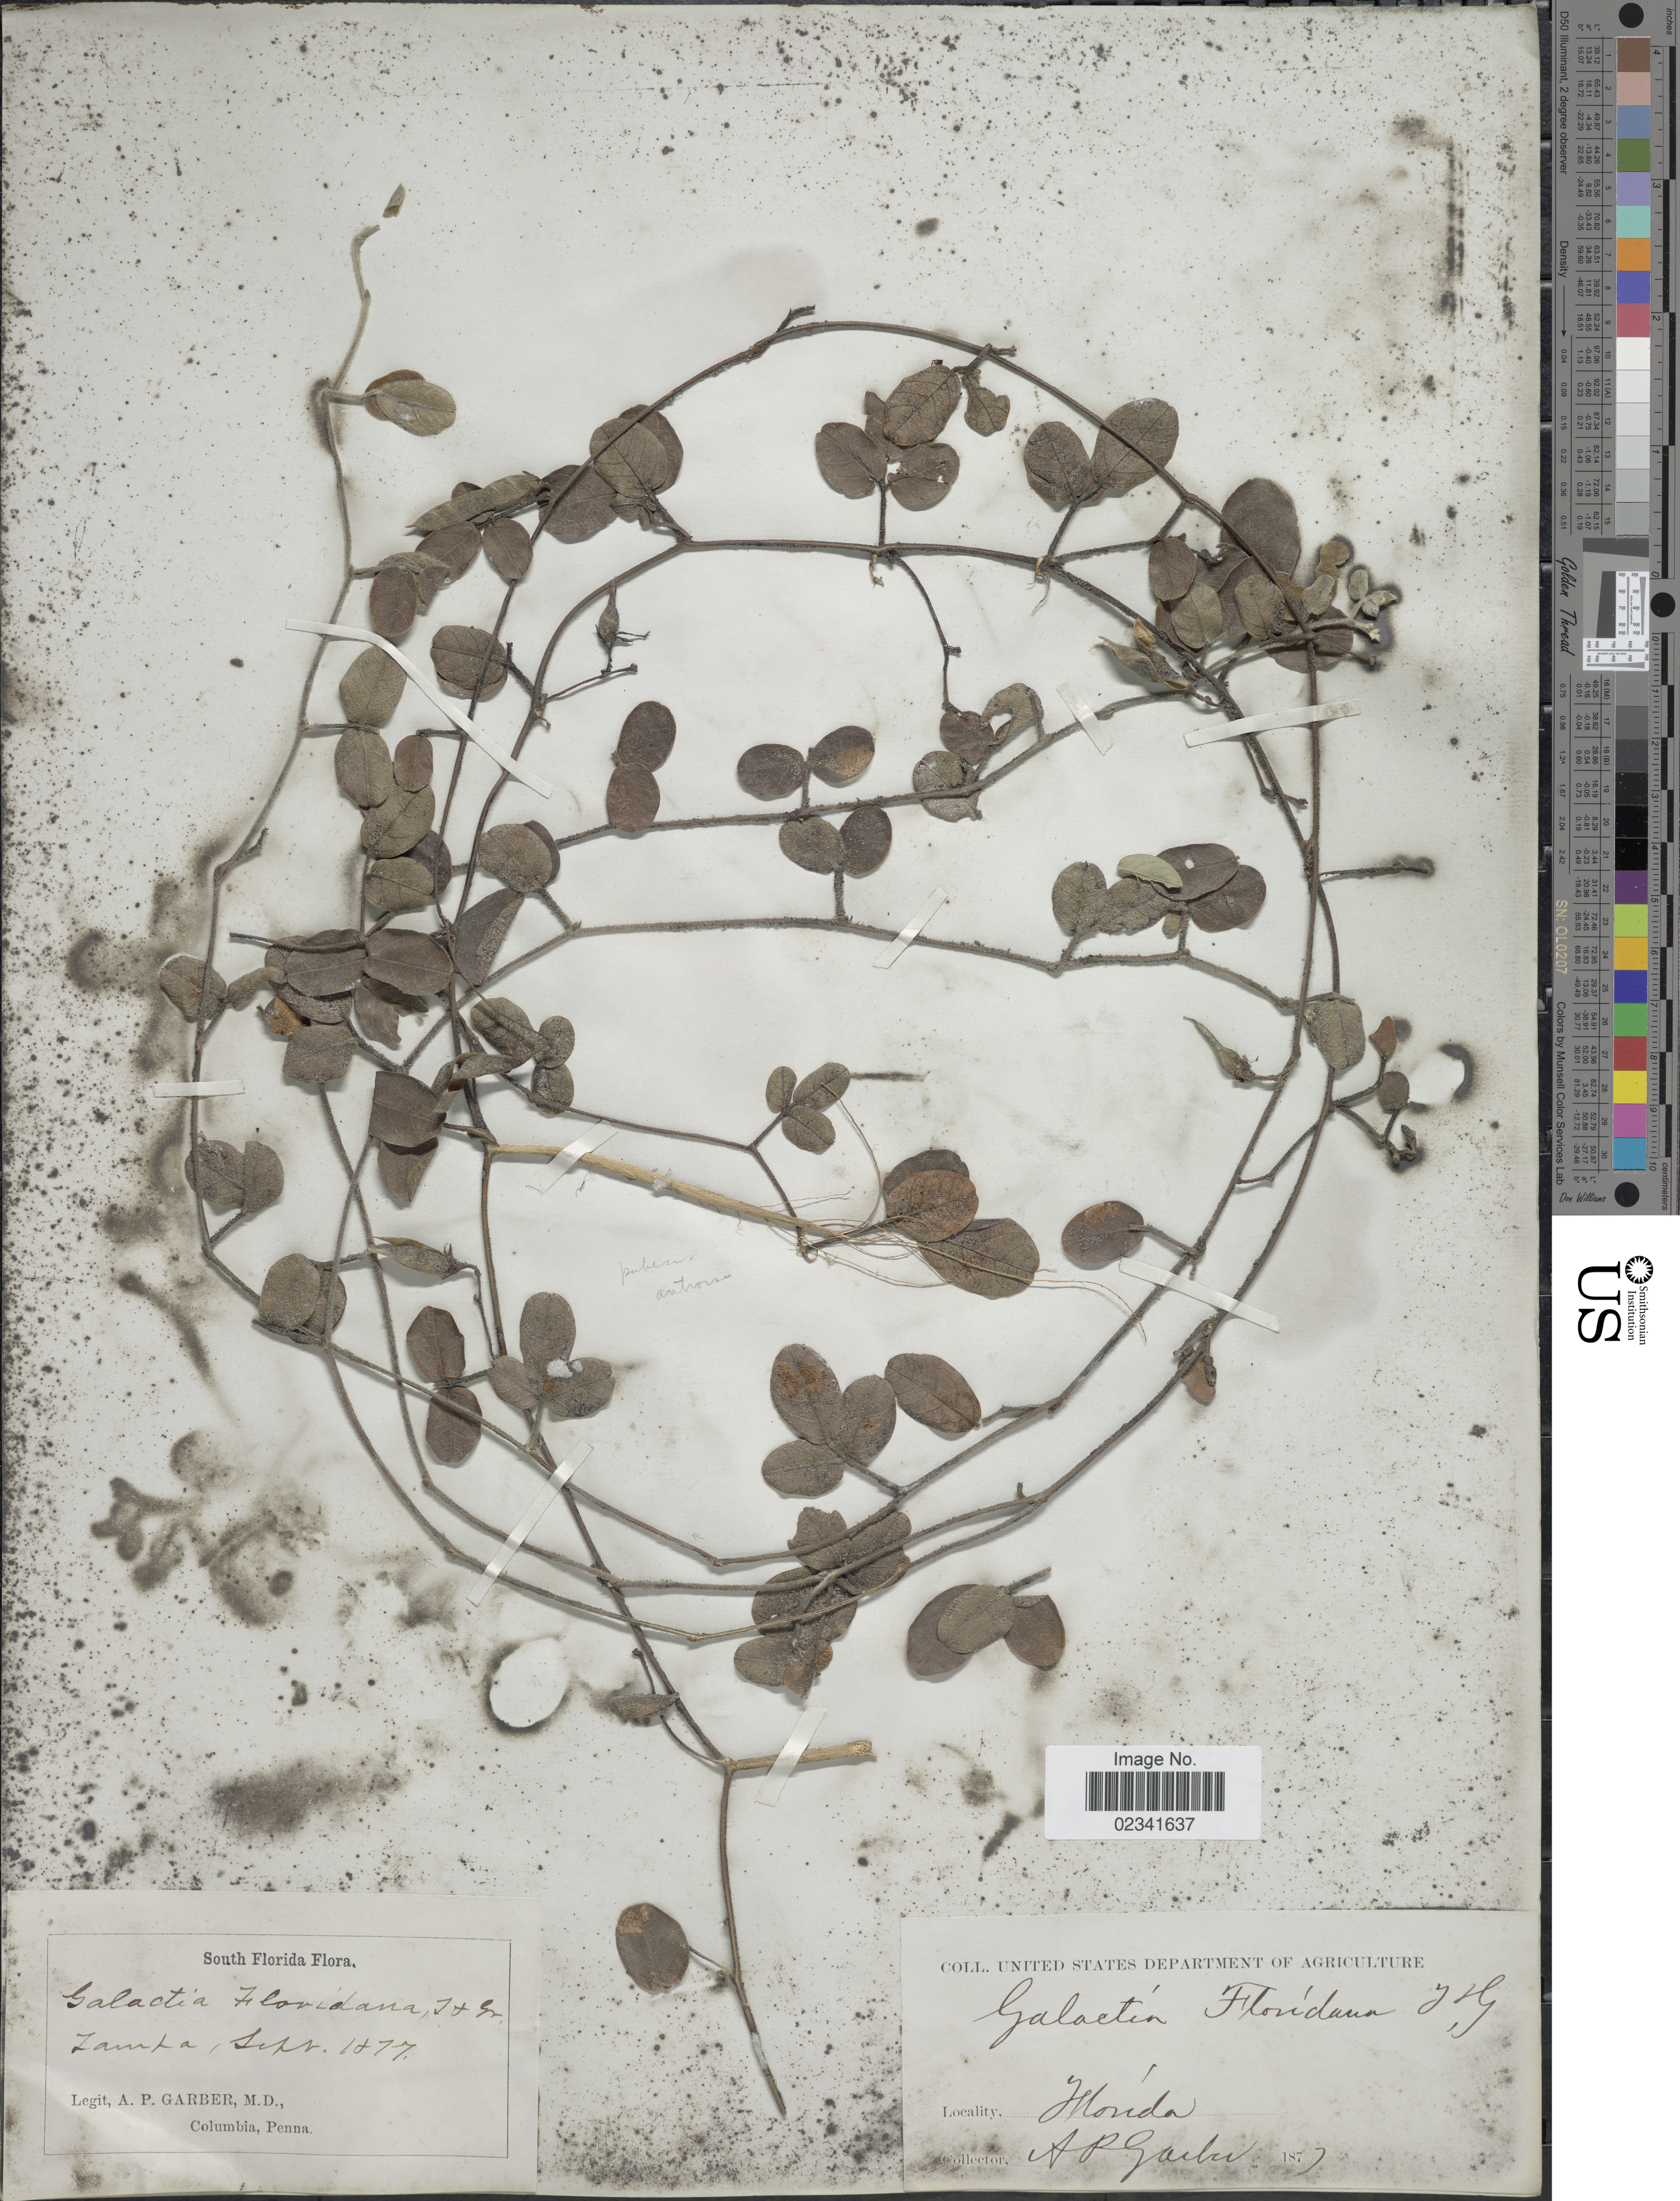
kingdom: Plantae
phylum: Tracheophyta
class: Magnoliopsida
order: Fabales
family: Fabaceae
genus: Galactia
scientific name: Galactia floridana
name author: J.R. Johnst.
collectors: A. P. Garber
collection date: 1877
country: United States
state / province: Florida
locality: South Florida, Tampa